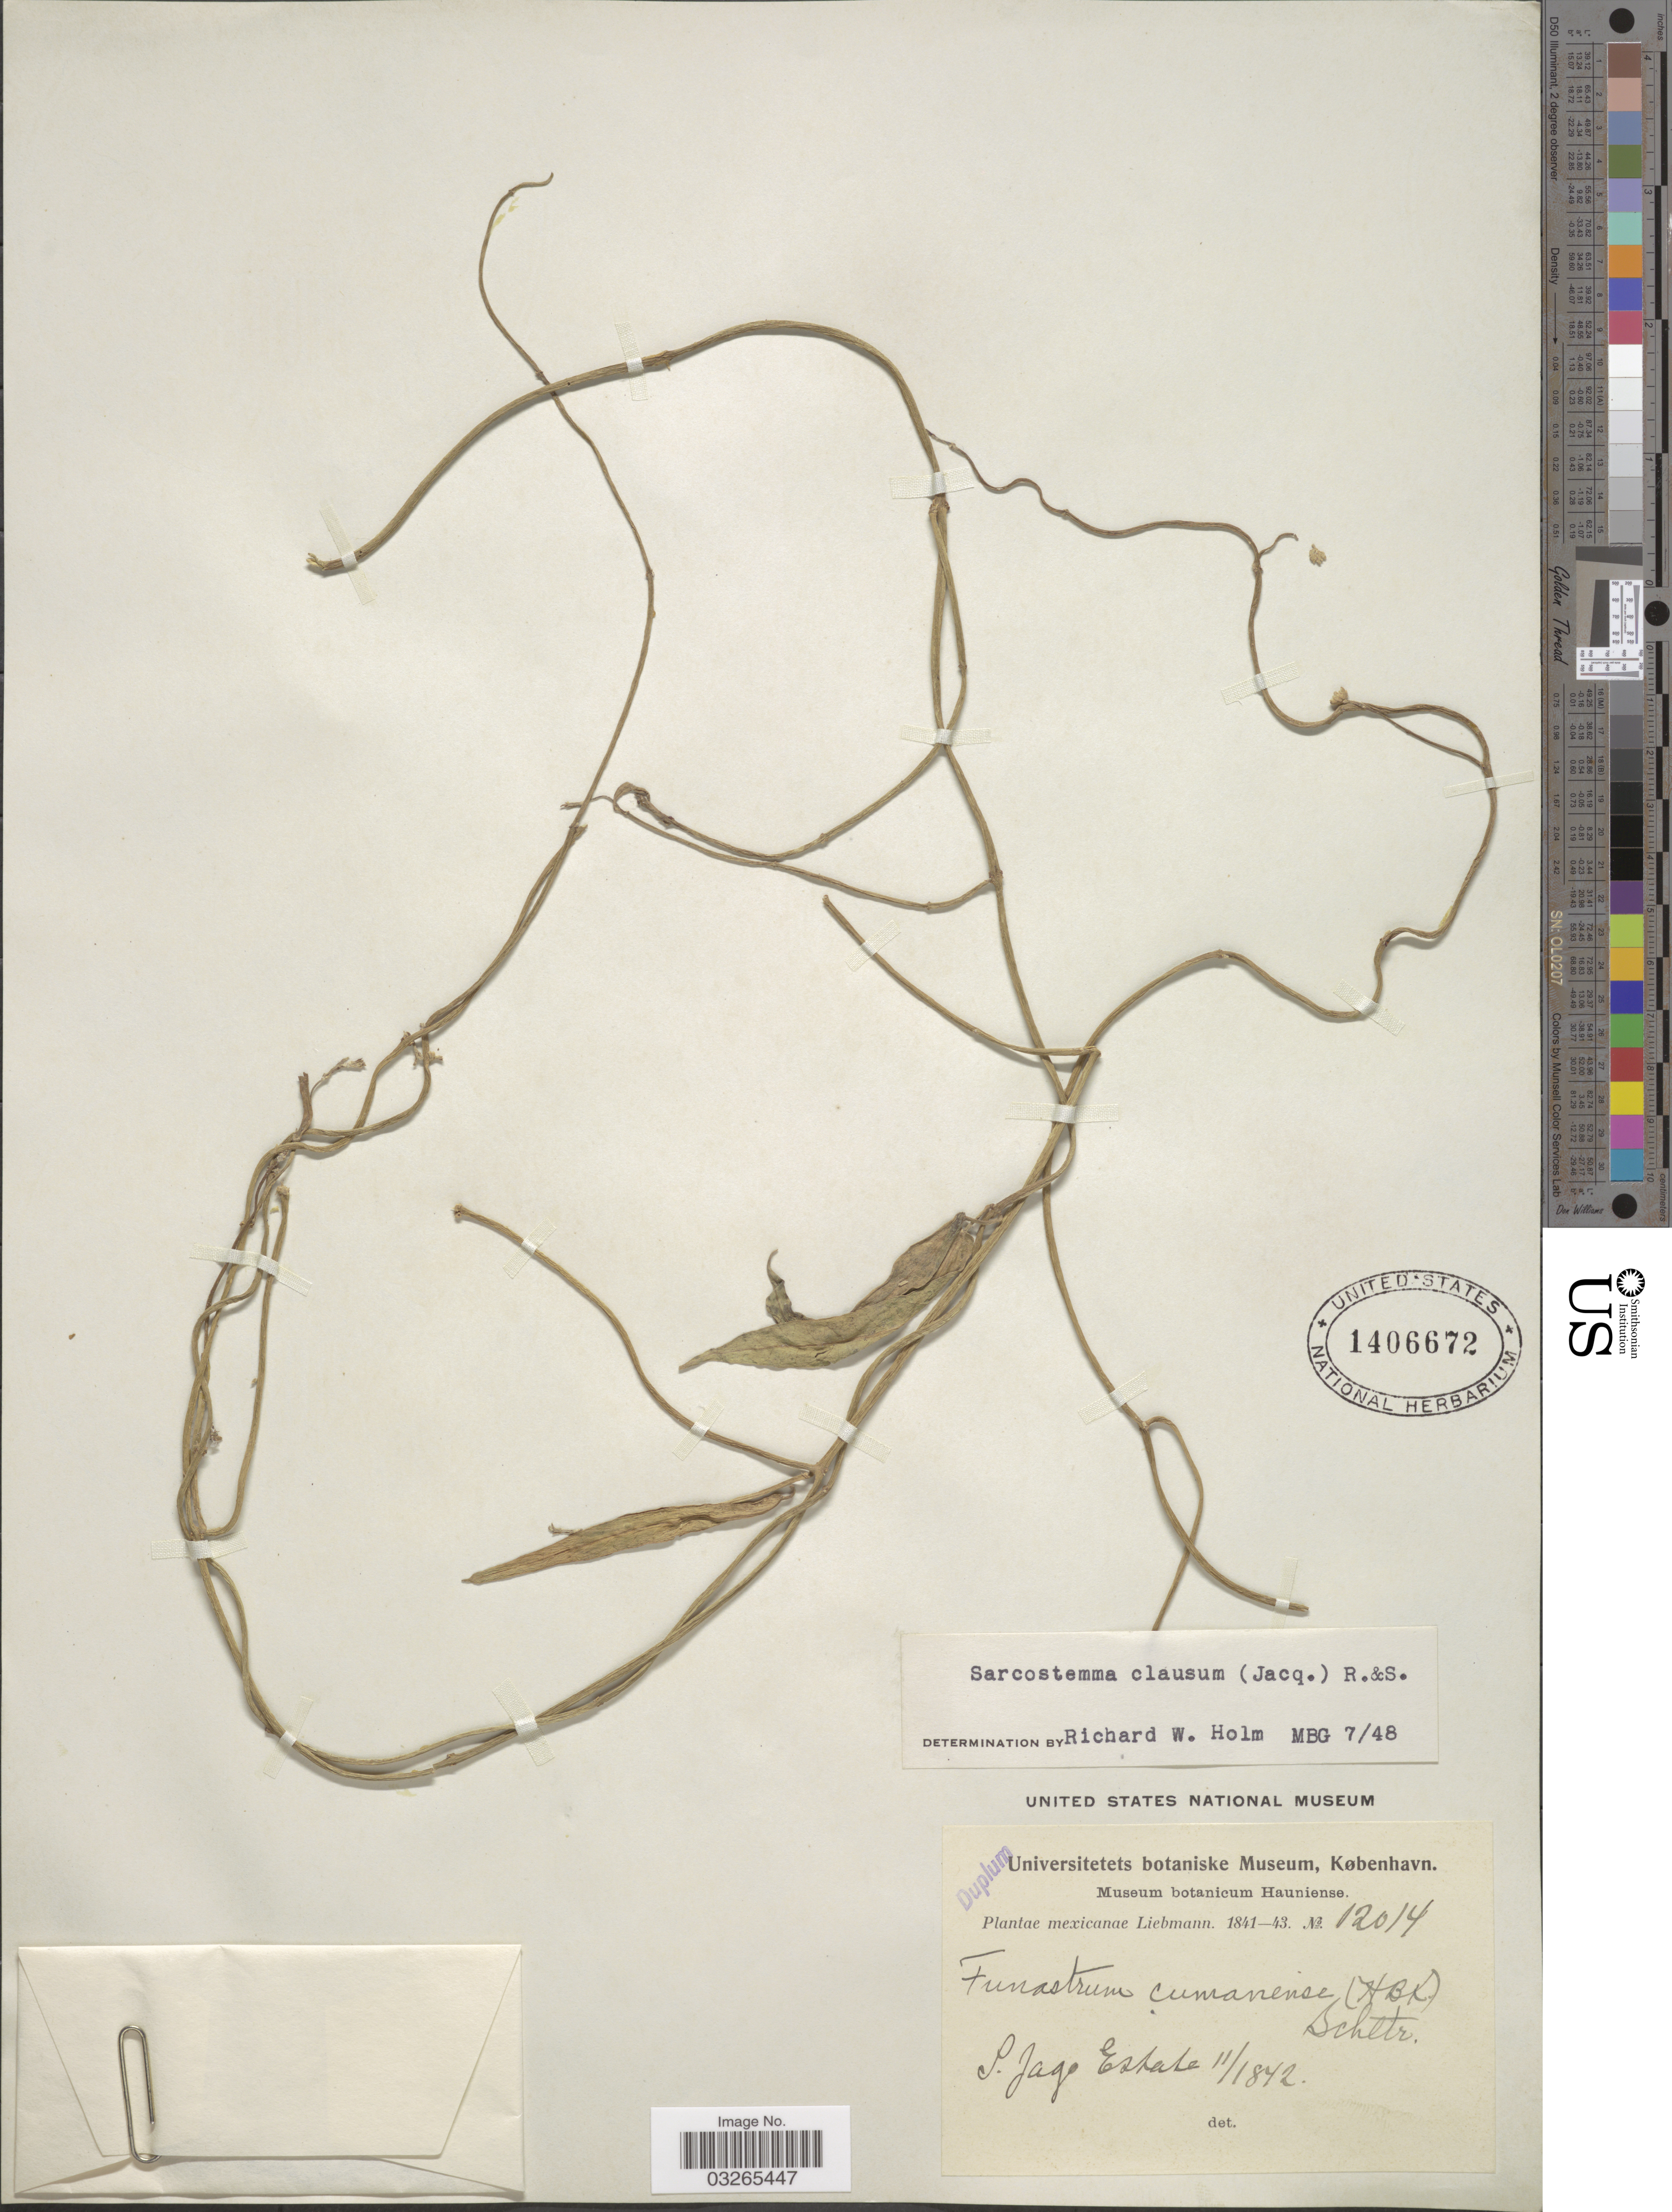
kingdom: Plantae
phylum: Tracheophyta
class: Magnoliopsida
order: Gentianales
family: Apocynaceae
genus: Sarcostemma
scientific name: Sarcostemma clausum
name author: (Jacq.) Schult.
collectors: Liebmann, --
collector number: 12014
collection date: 1842-11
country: Mexico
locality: S. Jago Estate.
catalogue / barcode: US 1406672